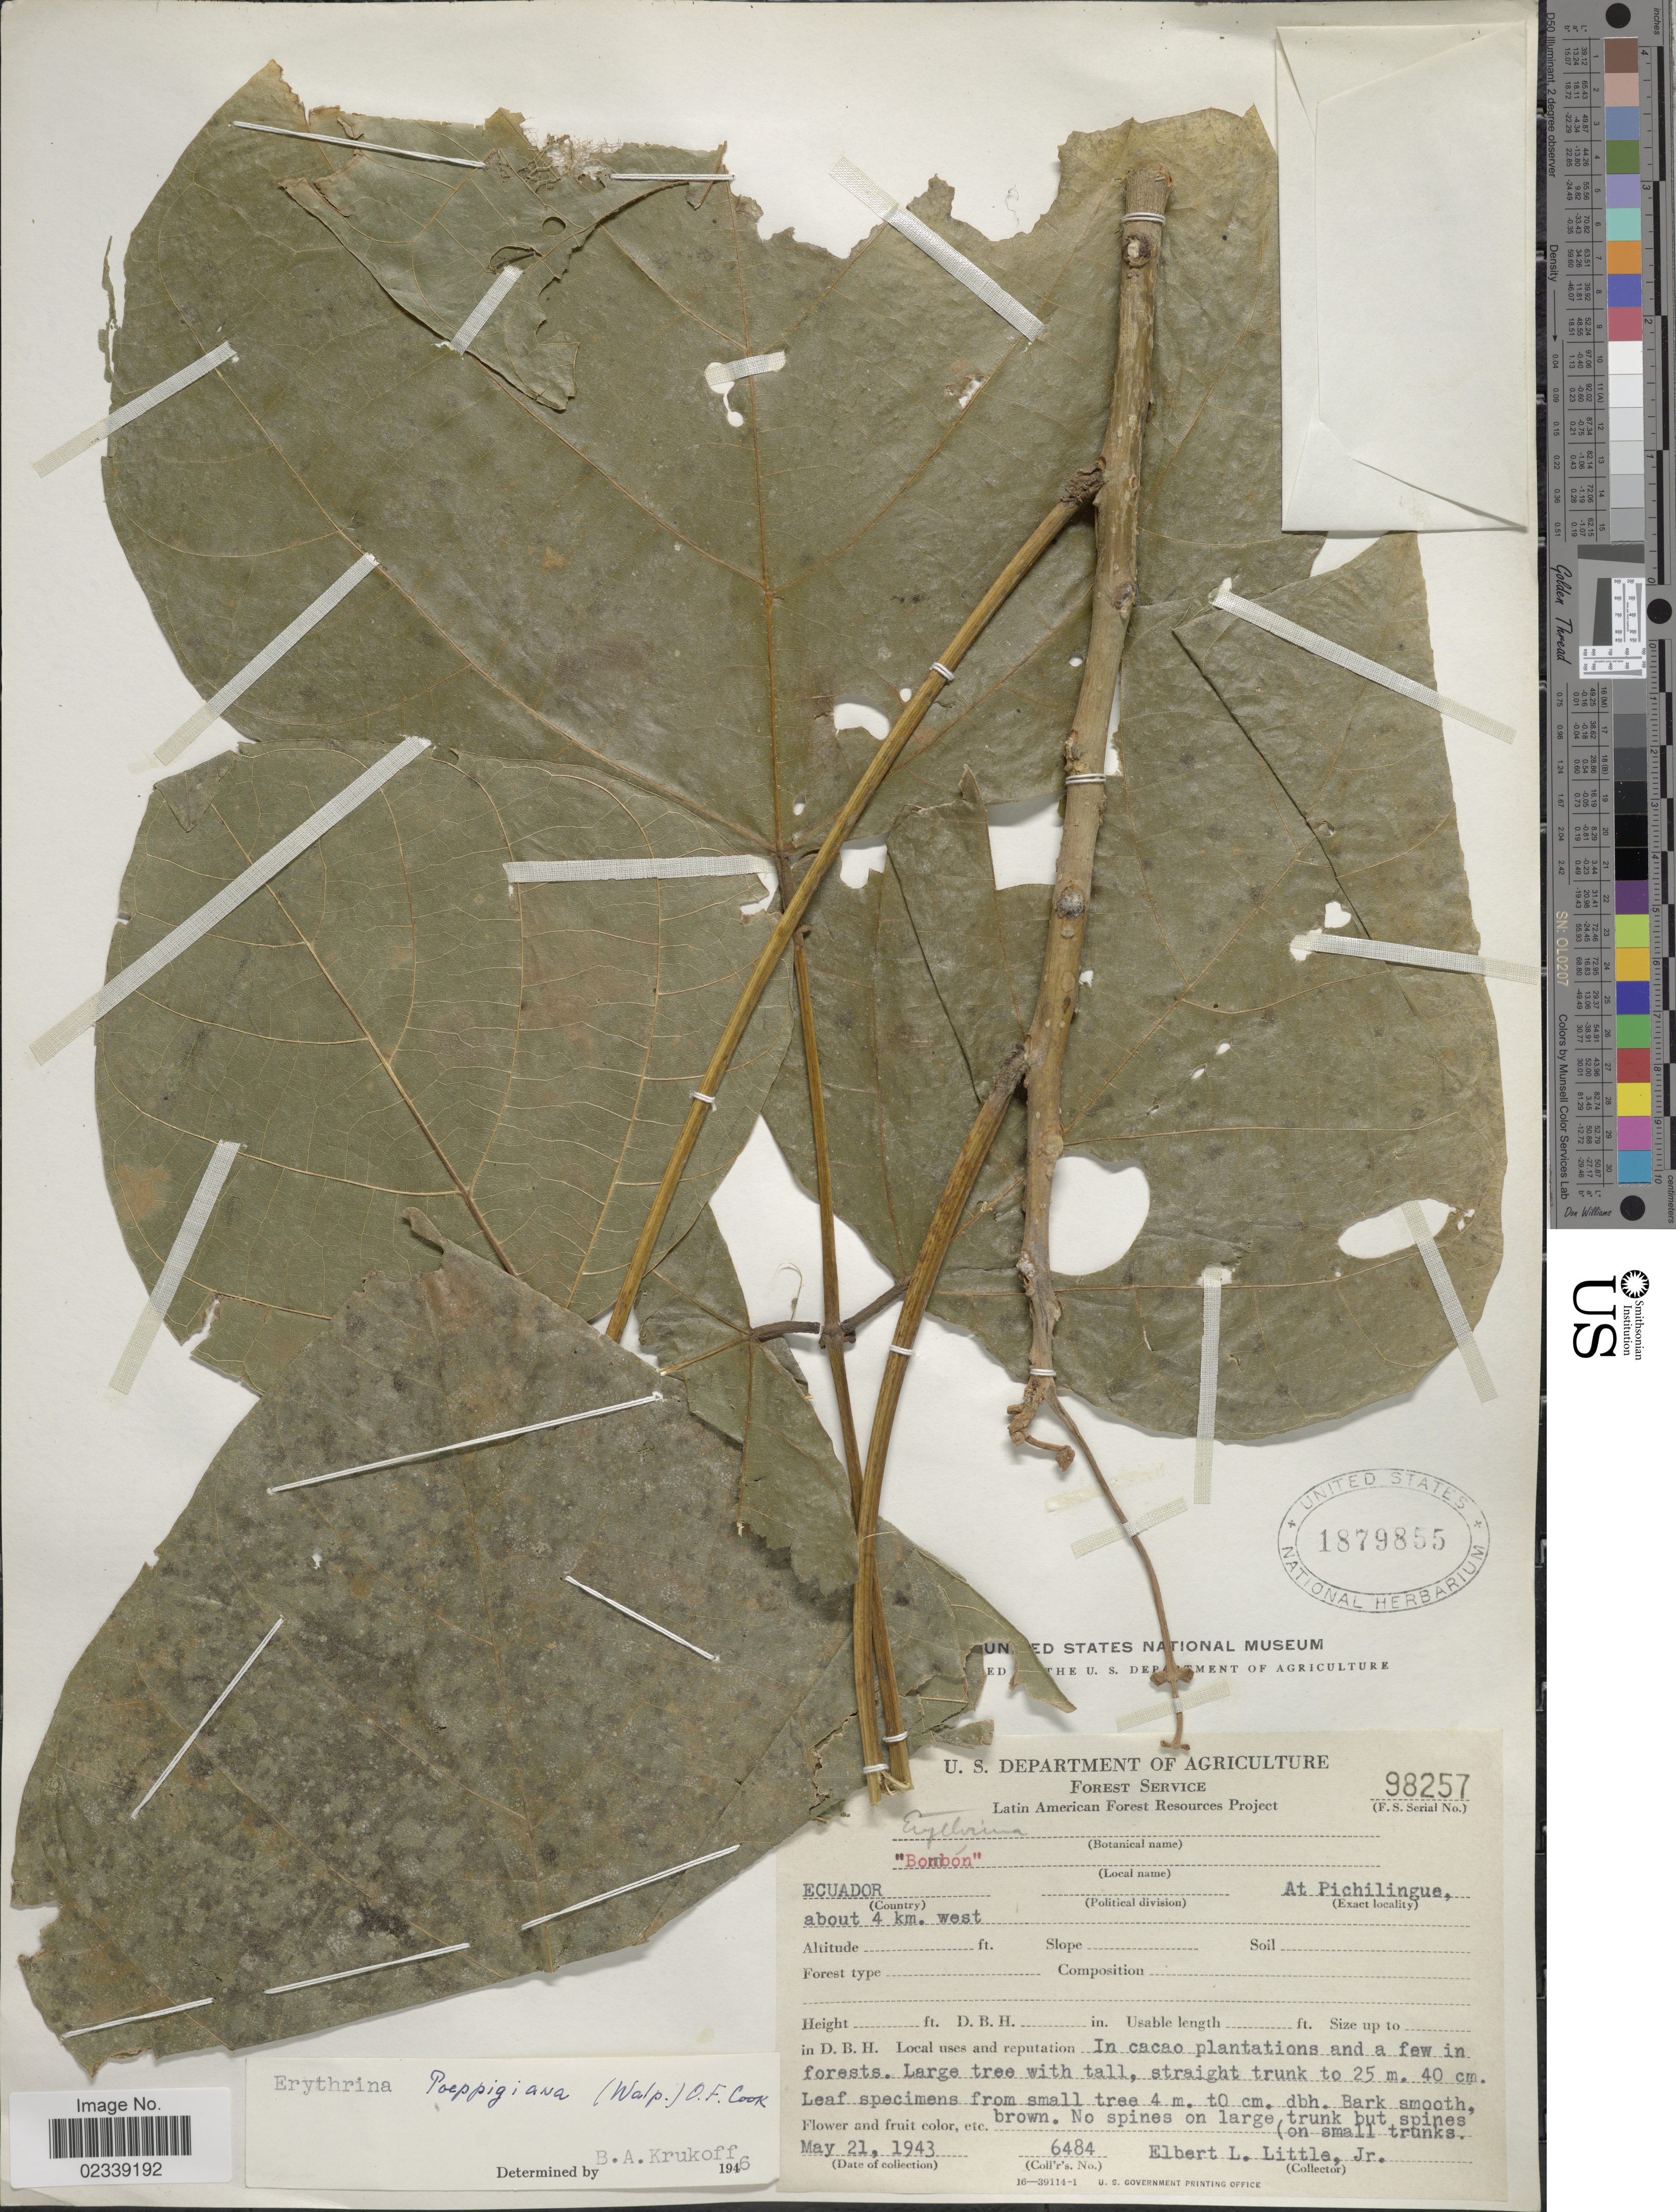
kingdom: Plantae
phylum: Tracheophyta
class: Magnoliopsida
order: Fabales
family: Fabaceae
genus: Erythrina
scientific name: Erythrina poeppigiana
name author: (Walp.) O.F. Cook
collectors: E. L. Little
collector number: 6484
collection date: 1943-05-21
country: Ecuador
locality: Pichilingue, about 4 km west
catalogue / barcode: US 1879855